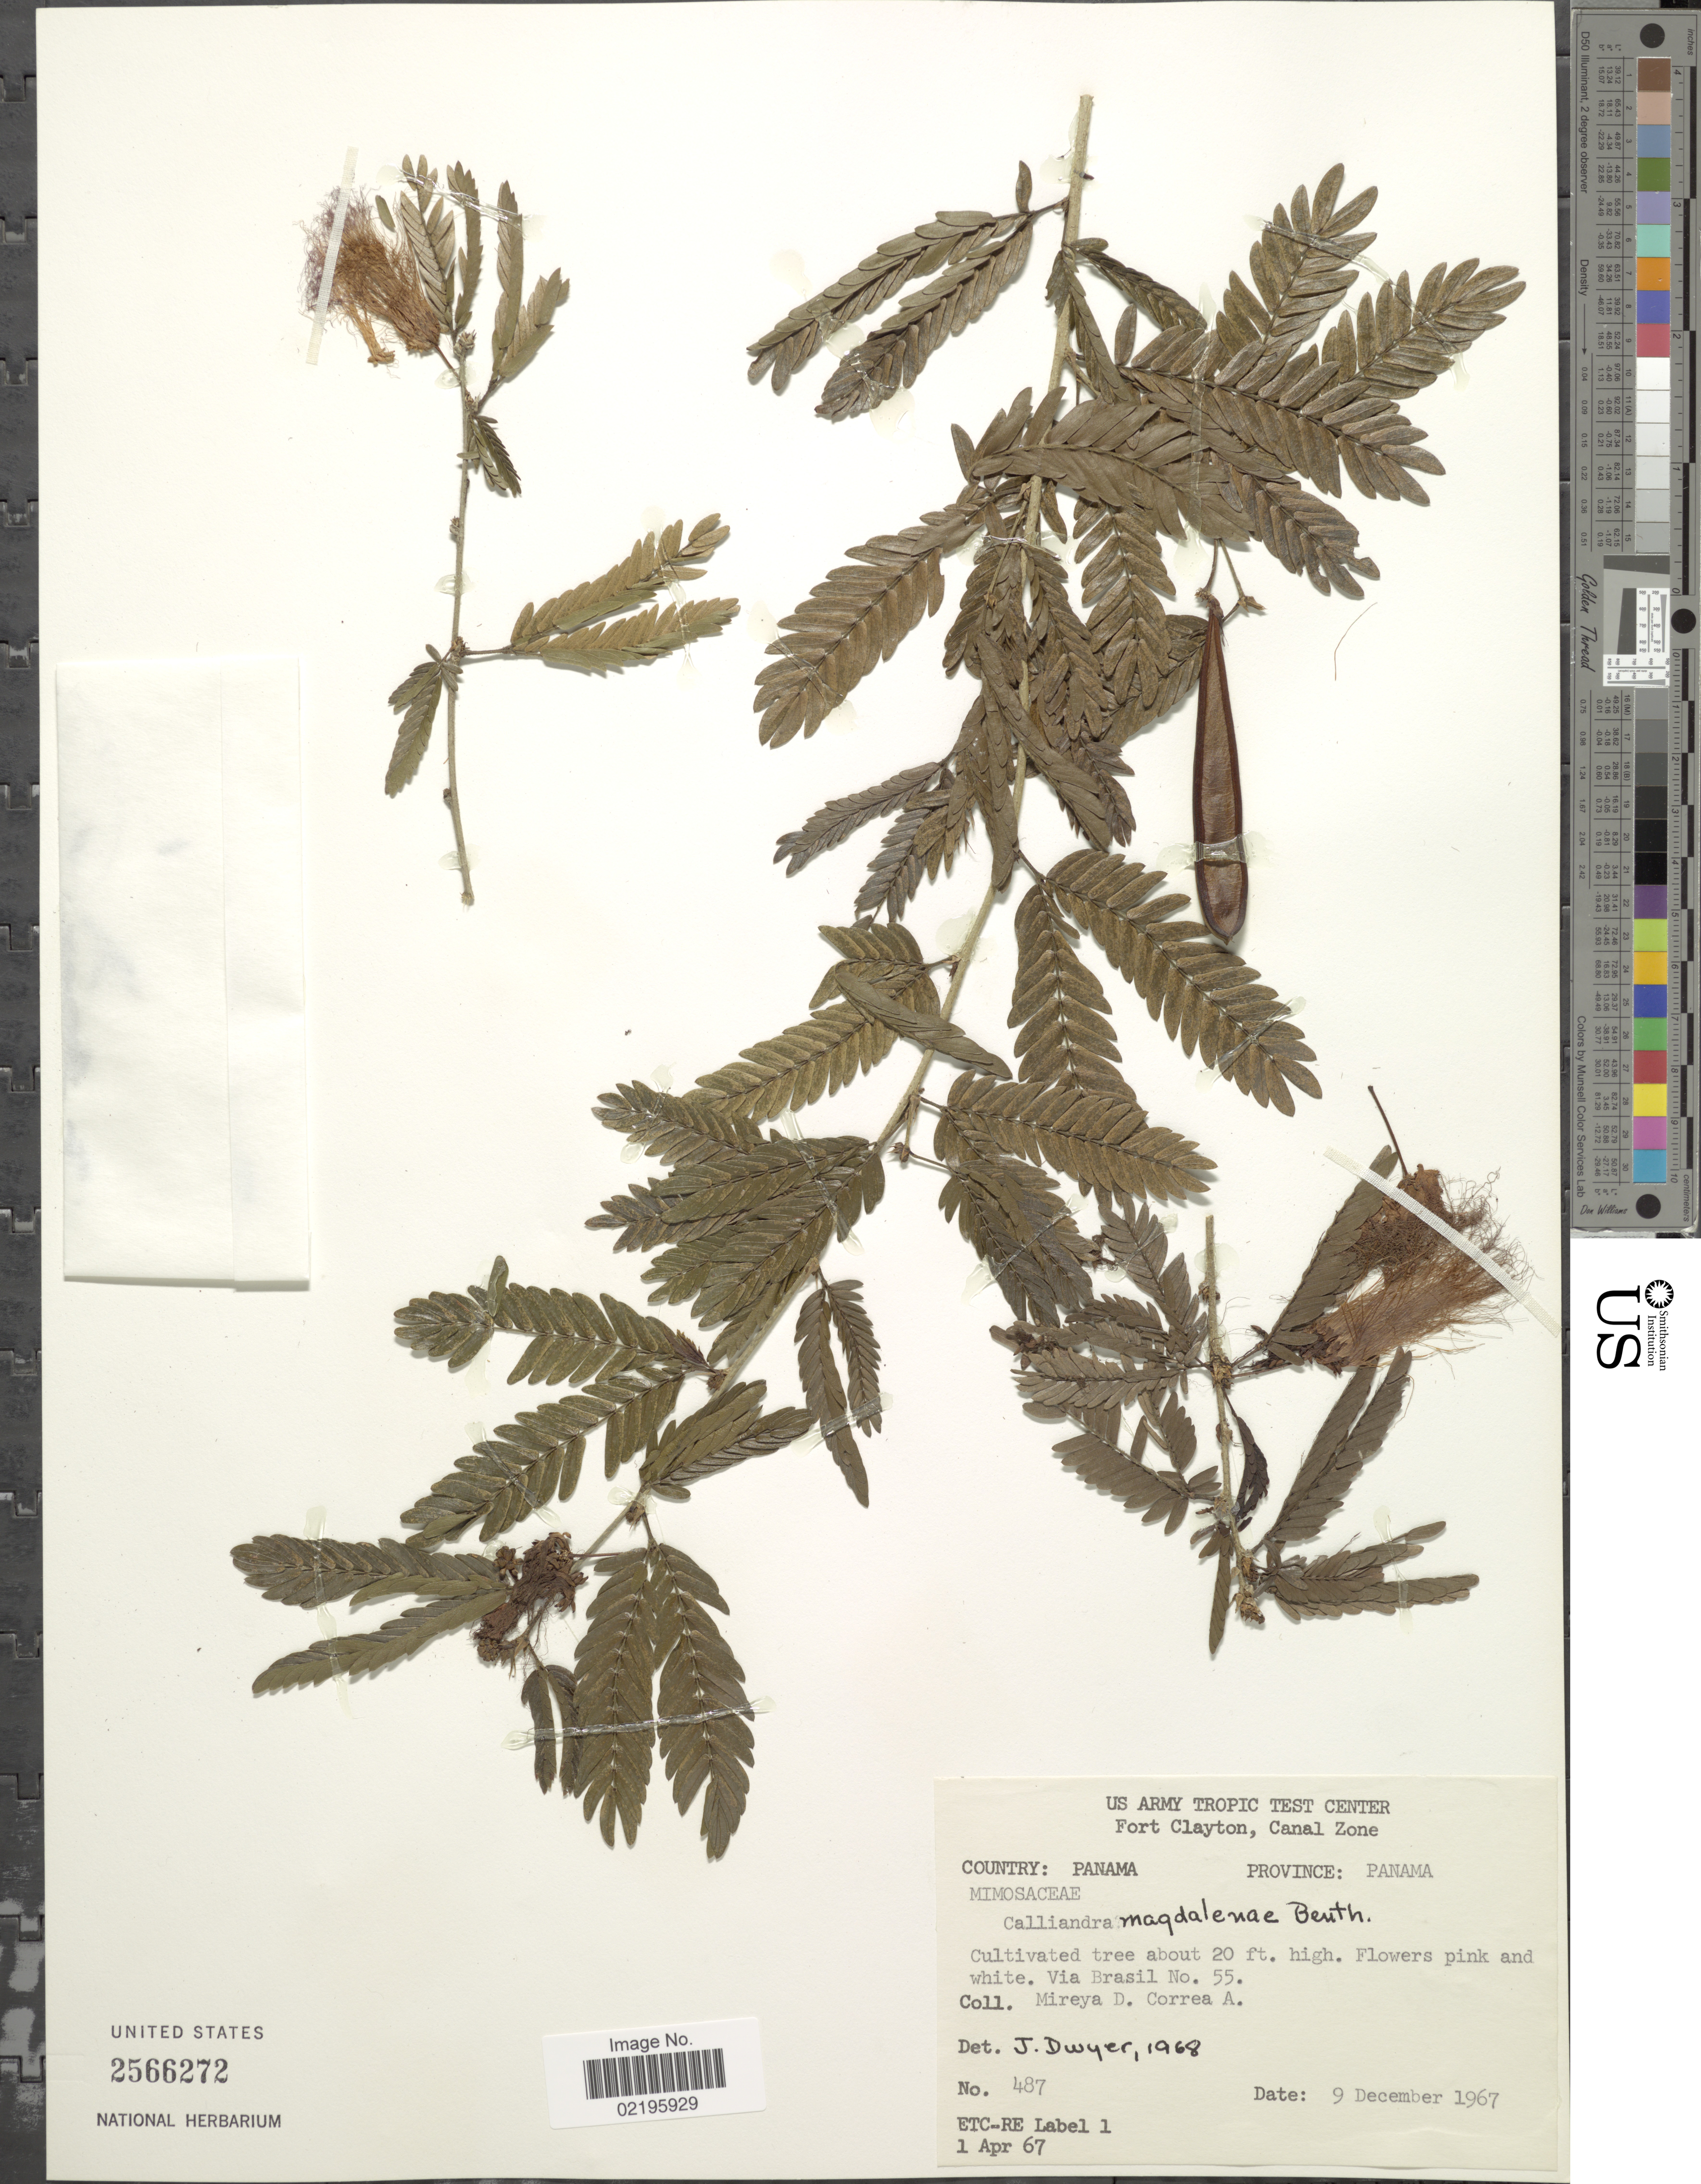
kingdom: Plantae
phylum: Tracheophyta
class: Magnoliopsida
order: Fabales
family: Fabaceae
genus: Calliandra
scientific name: Calliandra magdalenae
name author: (Bertero ex DC.) Benth.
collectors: M. D. Corrêa-A.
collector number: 487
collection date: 1967-12-09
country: Panama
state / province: Colón / Panamá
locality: Fort Clayton, Canal Zone, Country Panama, Province Panama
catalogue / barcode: US 2566272